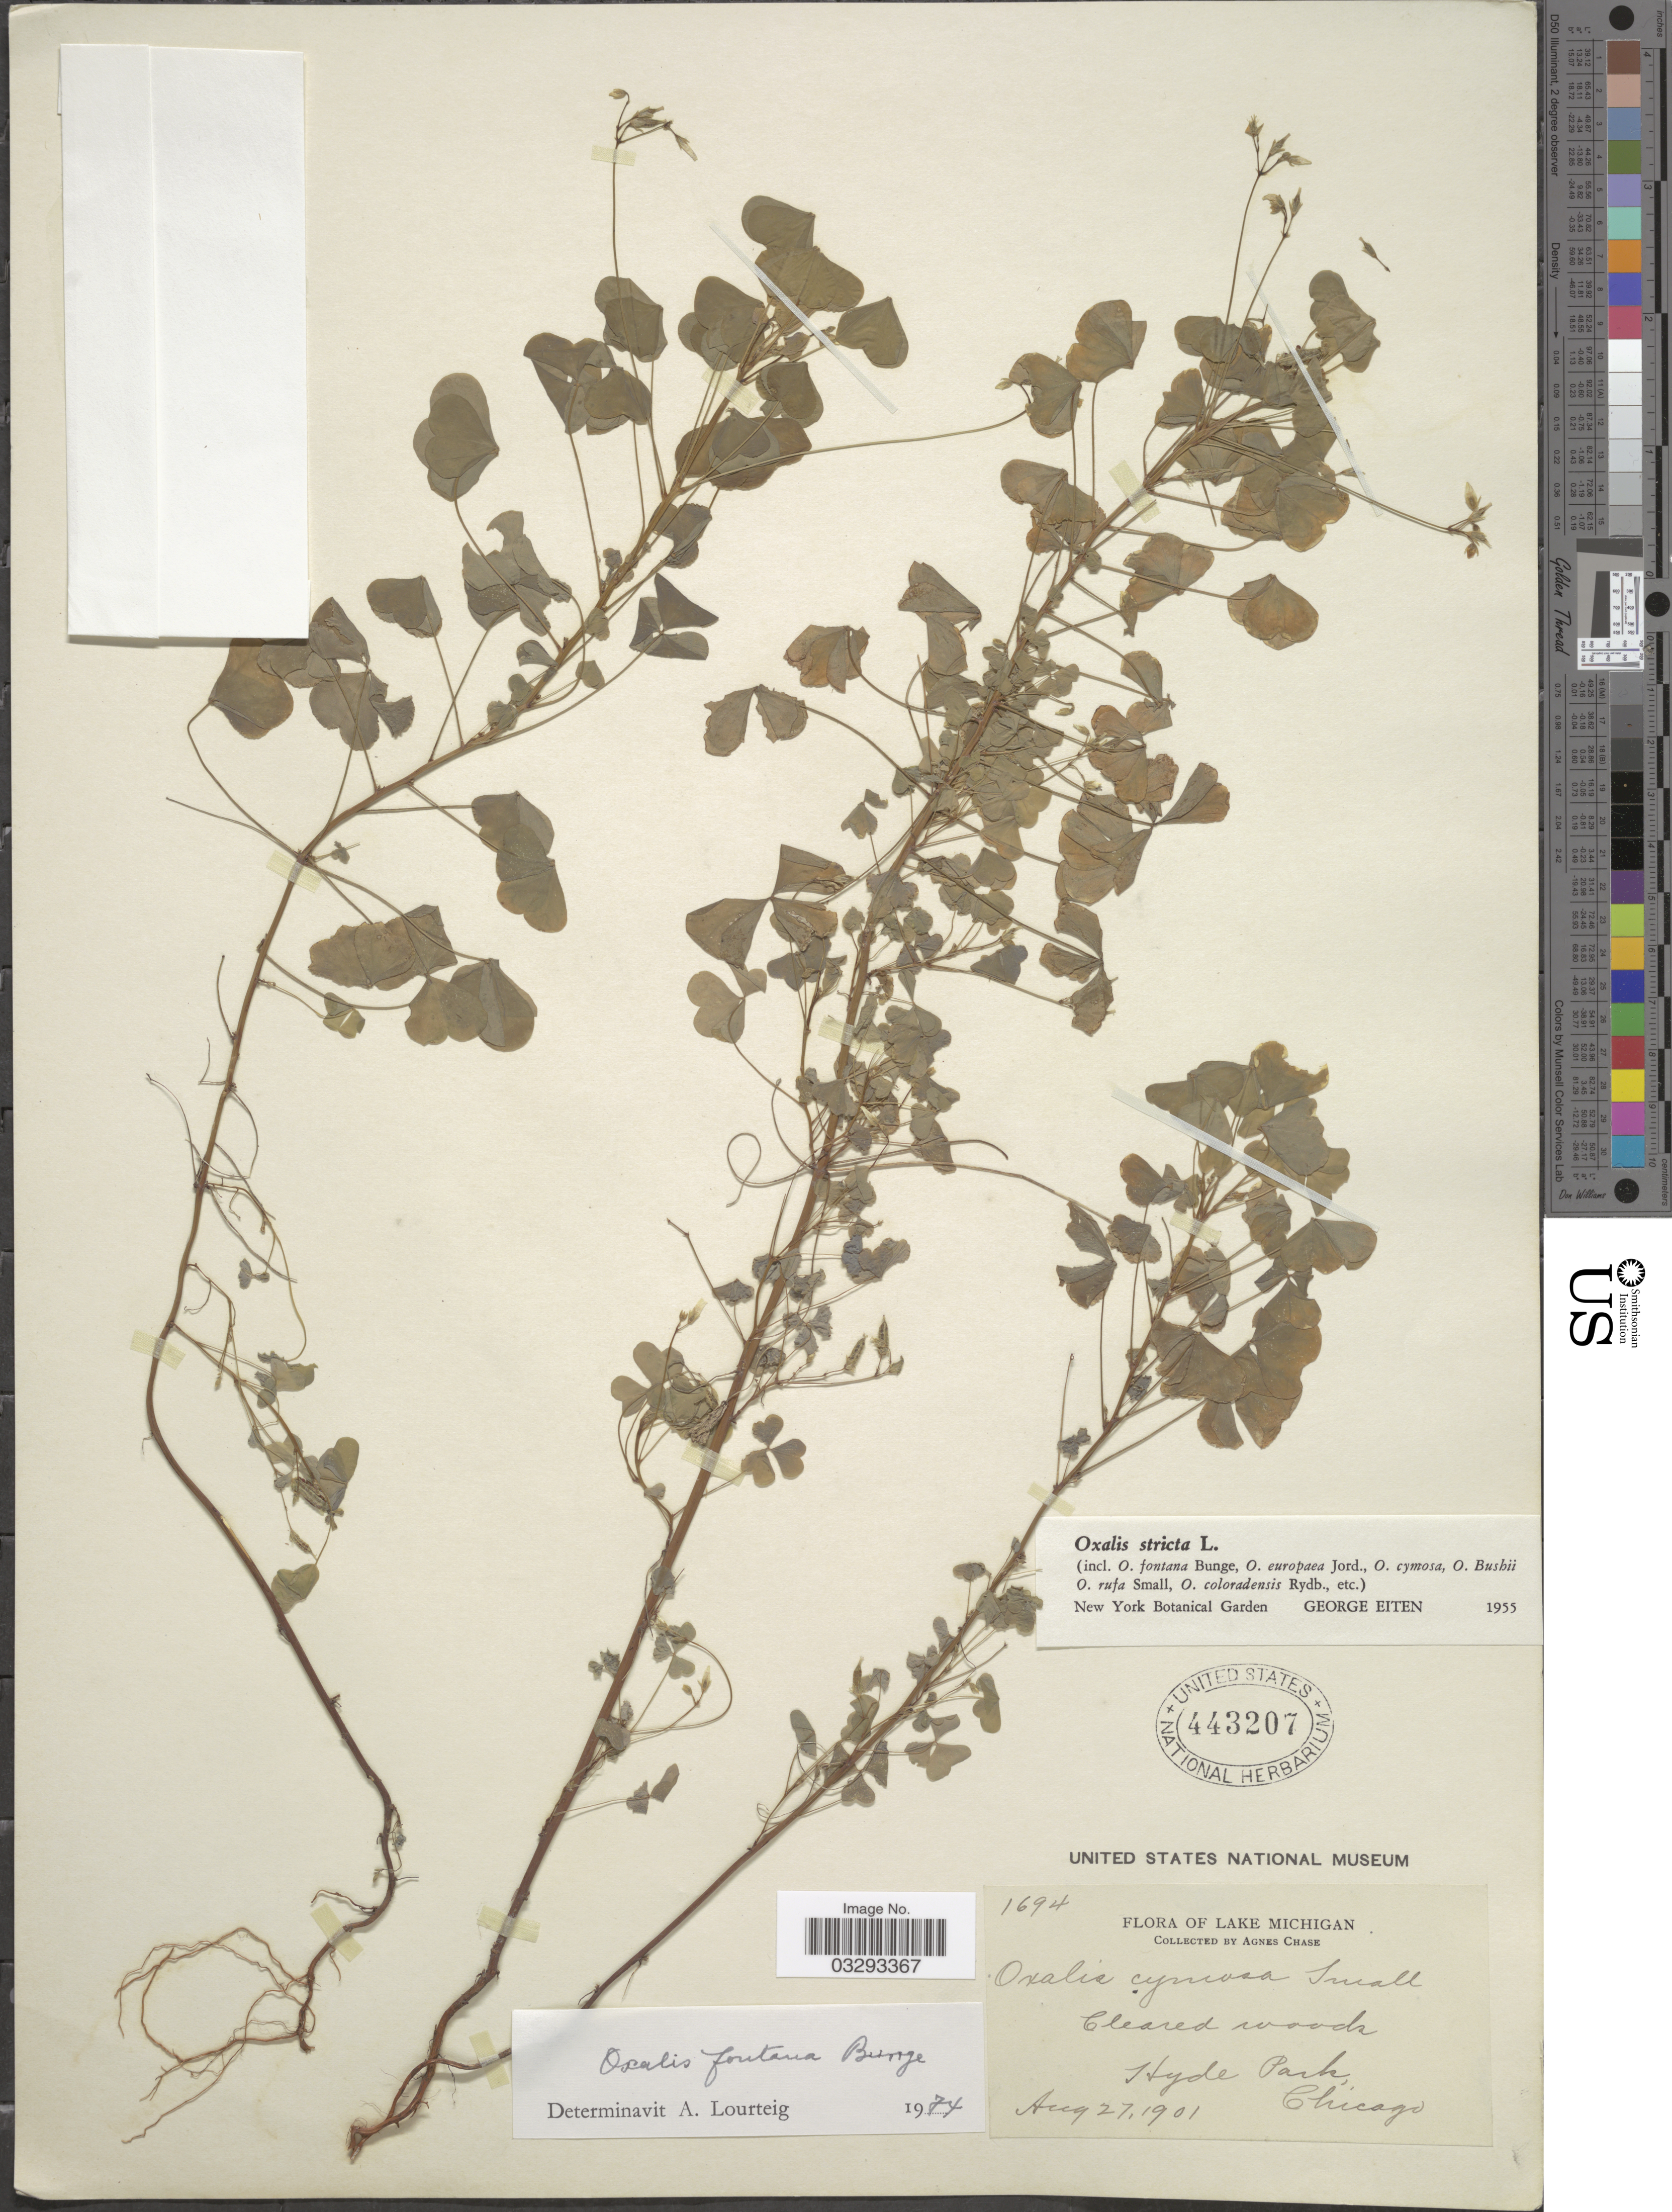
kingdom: Plantae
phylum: Tracheophyta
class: Magnoliopsida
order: Oxalidales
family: Oxalidaceae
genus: Oxalis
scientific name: Oxalis fontana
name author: Bunge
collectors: A. Chase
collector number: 1694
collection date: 1901-08-27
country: United States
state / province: Illinois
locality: Lake Michigan. Cleared woods, Hyde Park, Chicago.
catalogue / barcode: US 443207